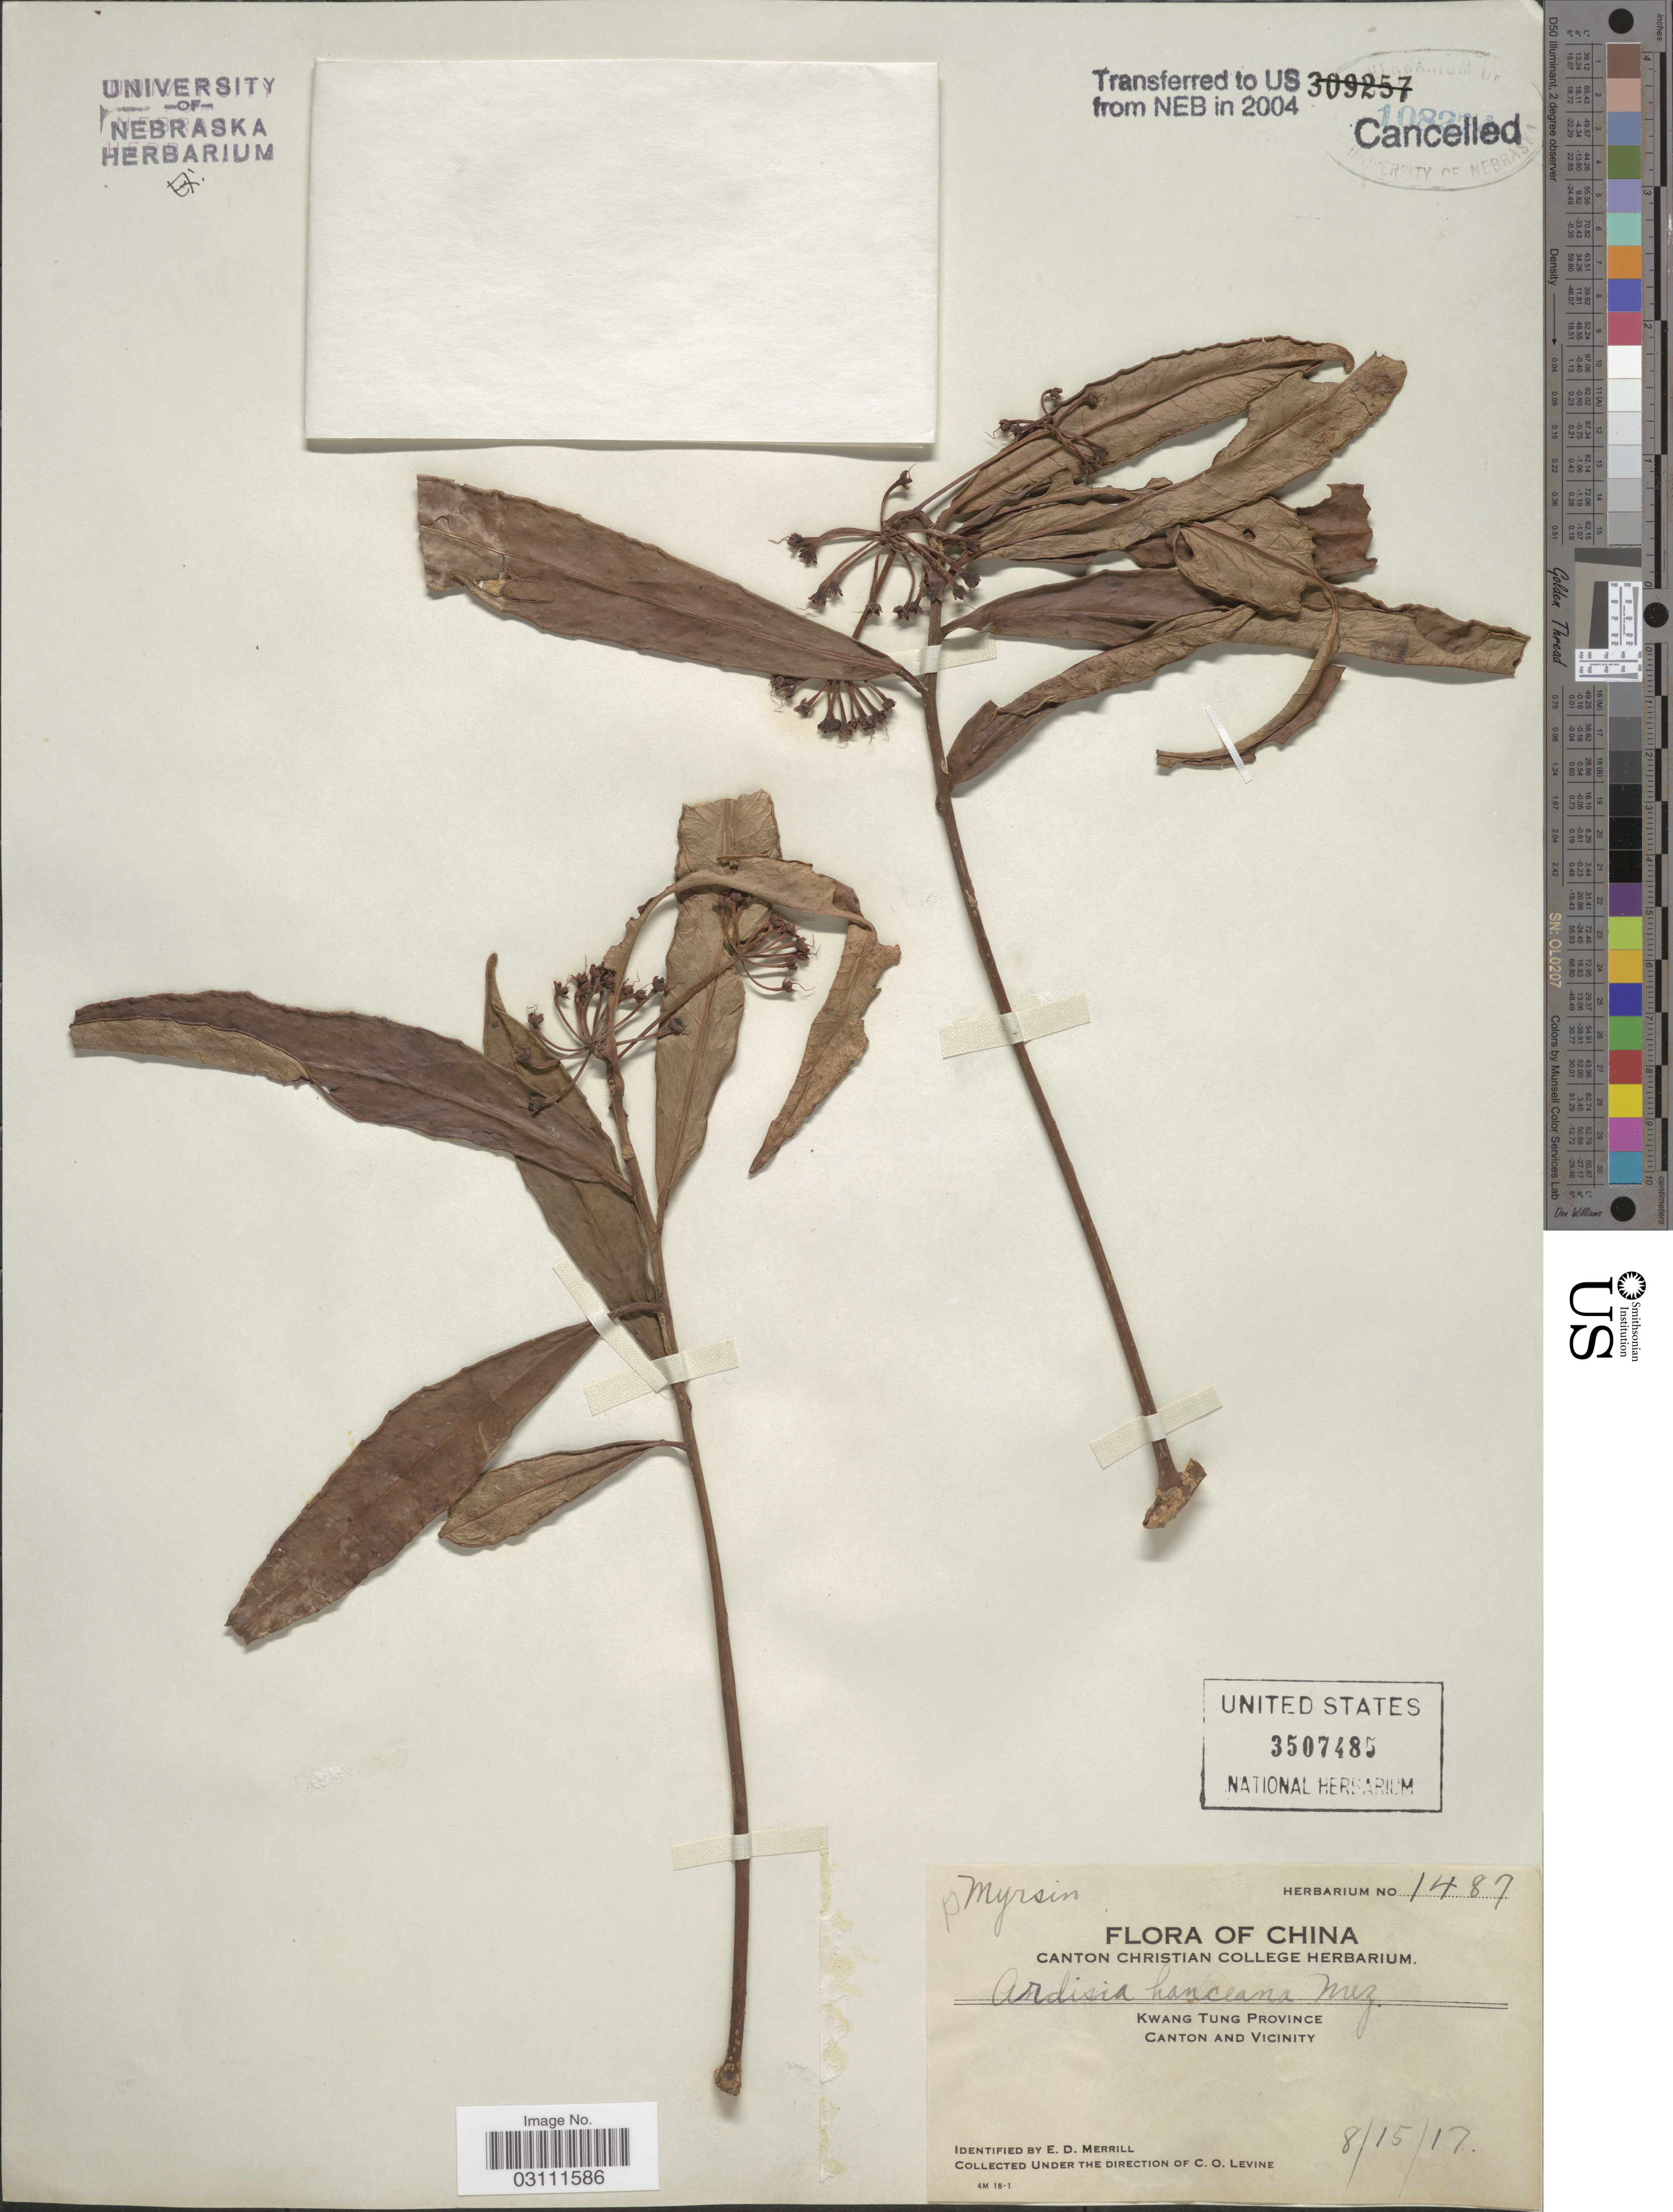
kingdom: Plantae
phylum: Tracheophyta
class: Magnoliopsida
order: Ericales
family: Primulaceae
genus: Ardisia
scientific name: Ardisia hanceana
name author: Mez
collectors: C. O. Levine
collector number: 1487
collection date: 1917-08-15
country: China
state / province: Guangdong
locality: Kwang Tung Province, Canton and Vicinity.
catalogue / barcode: US 3507485